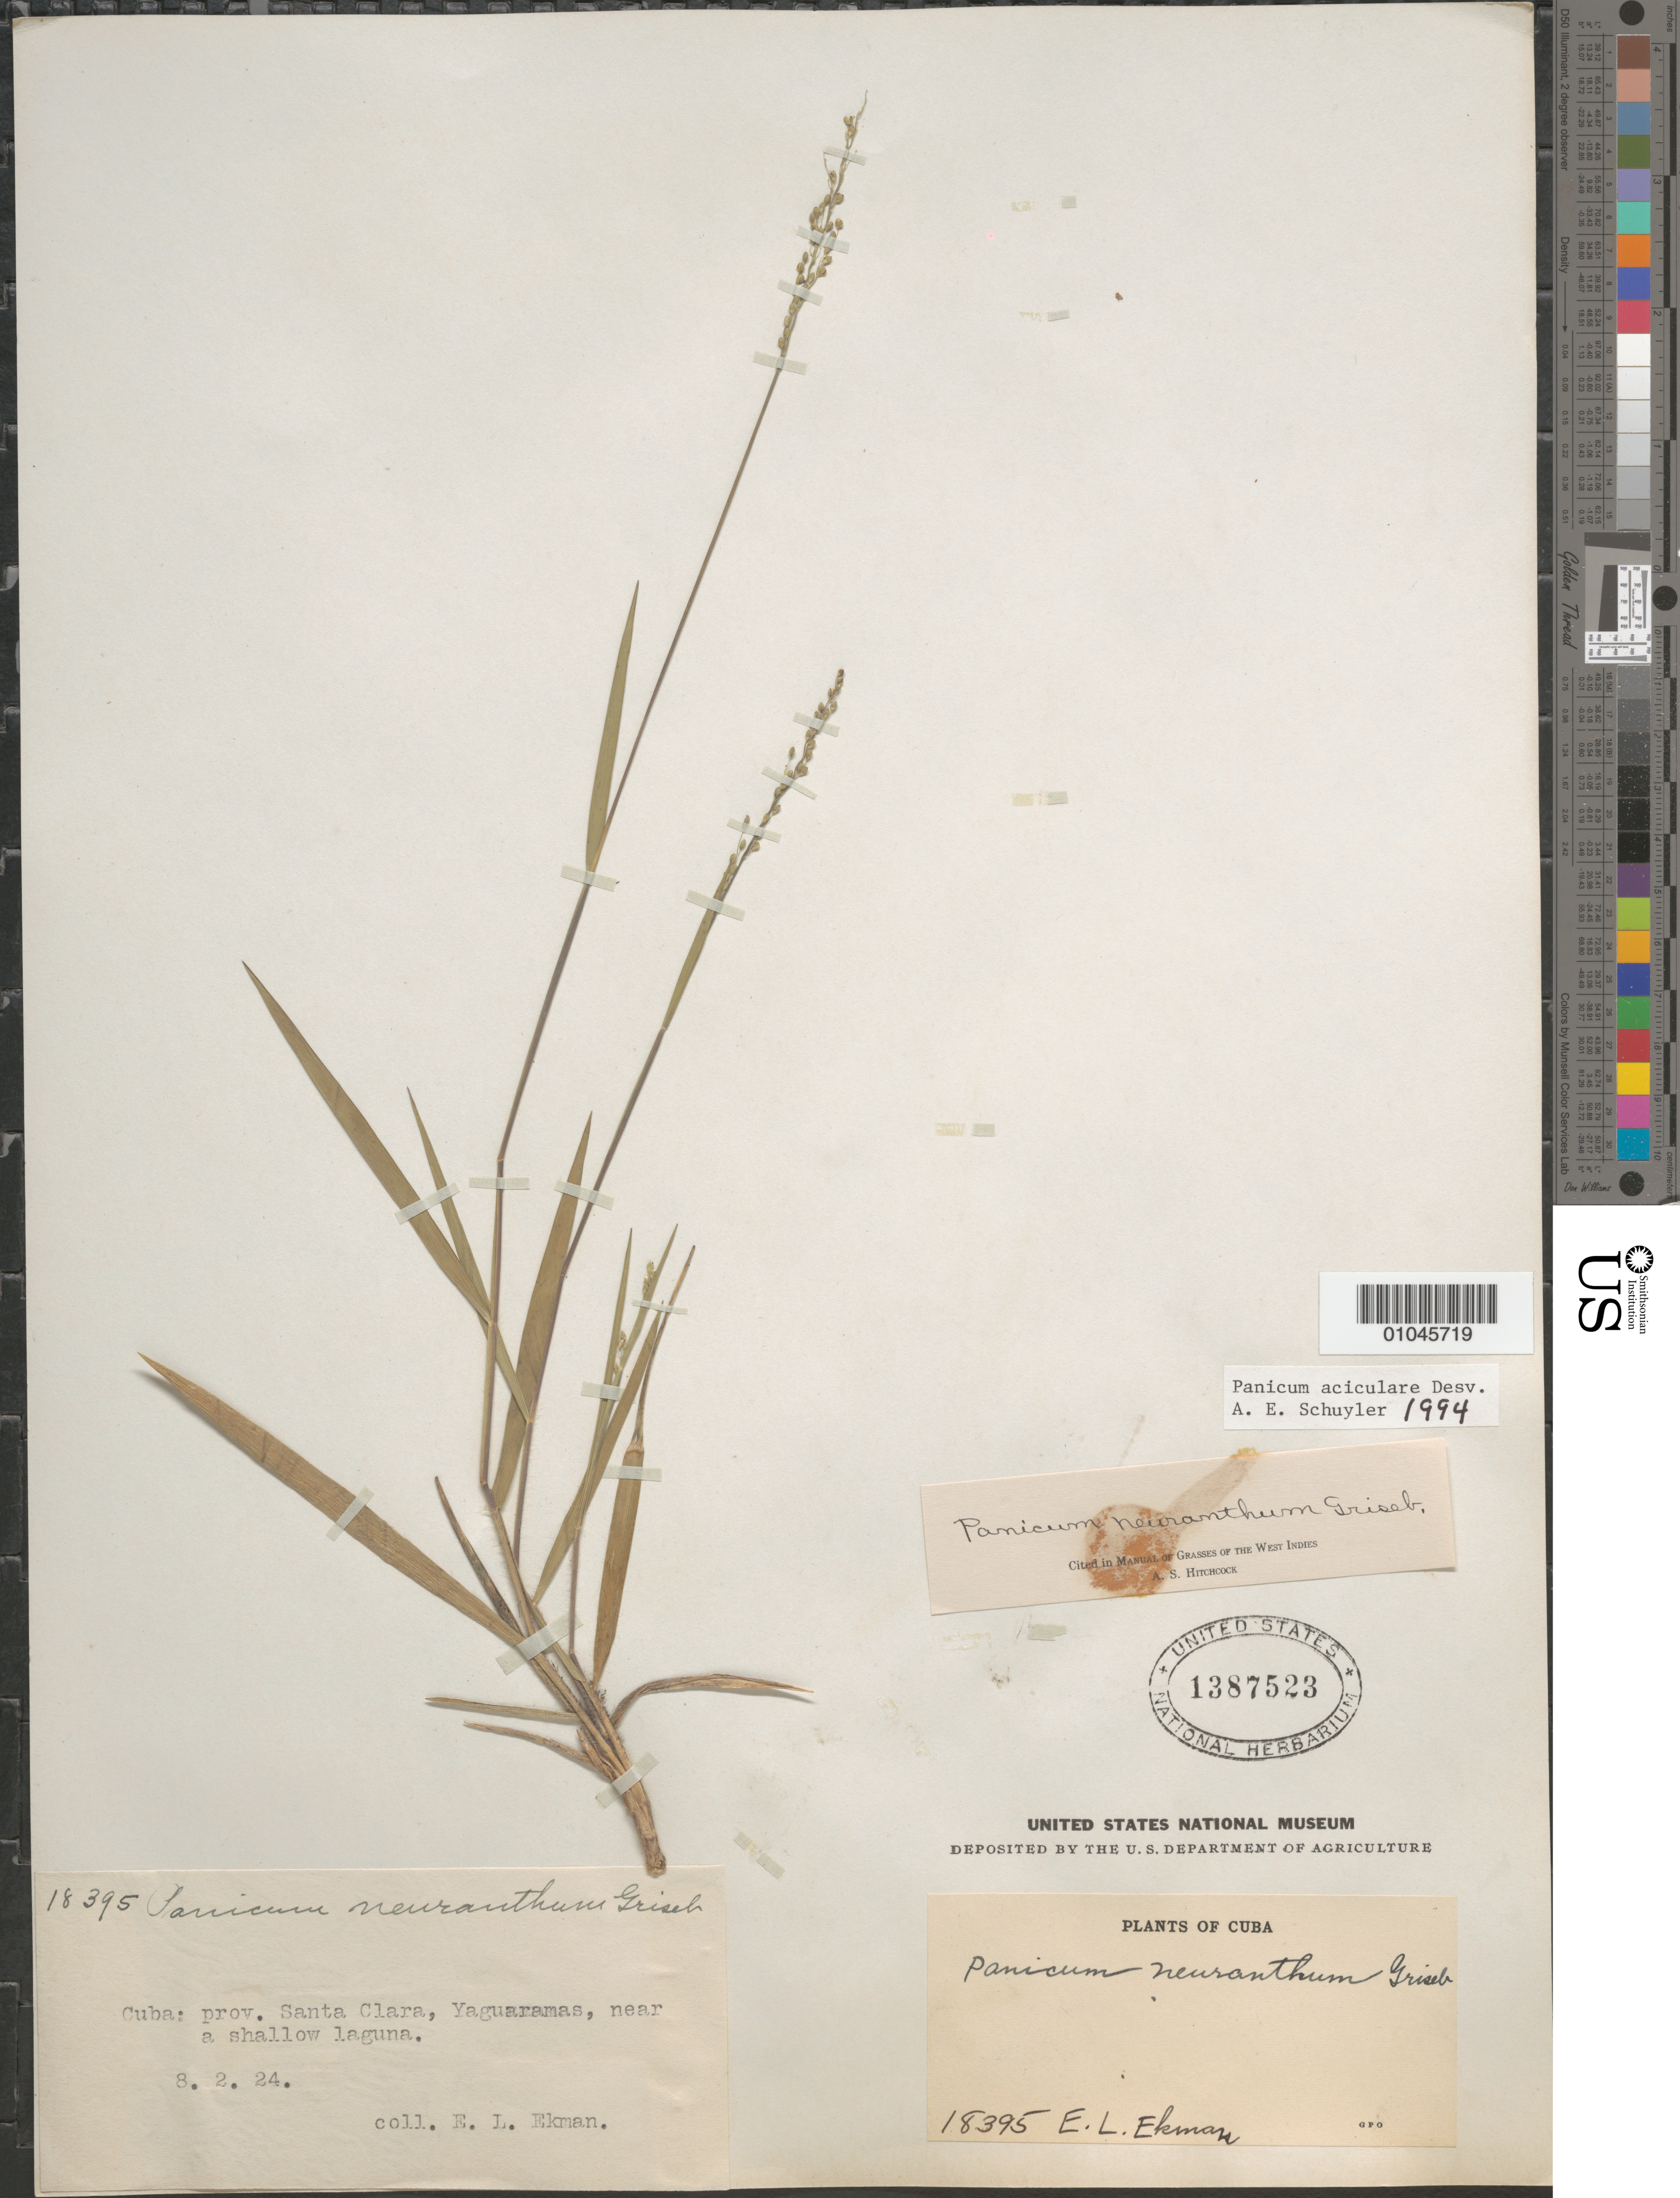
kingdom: Plantae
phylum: Tracheophyta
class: Liliopsida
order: Poales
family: Poaceae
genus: Panicum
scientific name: Panicum aciculare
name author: Desv. ex Poir.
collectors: E. L. Ekman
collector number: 18395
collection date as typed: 08 Feb 1924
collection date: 1924-02-08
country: Cuba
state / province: Villa Clara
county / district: Santa Clara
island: Cuba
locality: Yaguaramas, near a shallow laguna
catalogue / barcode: US 1387523